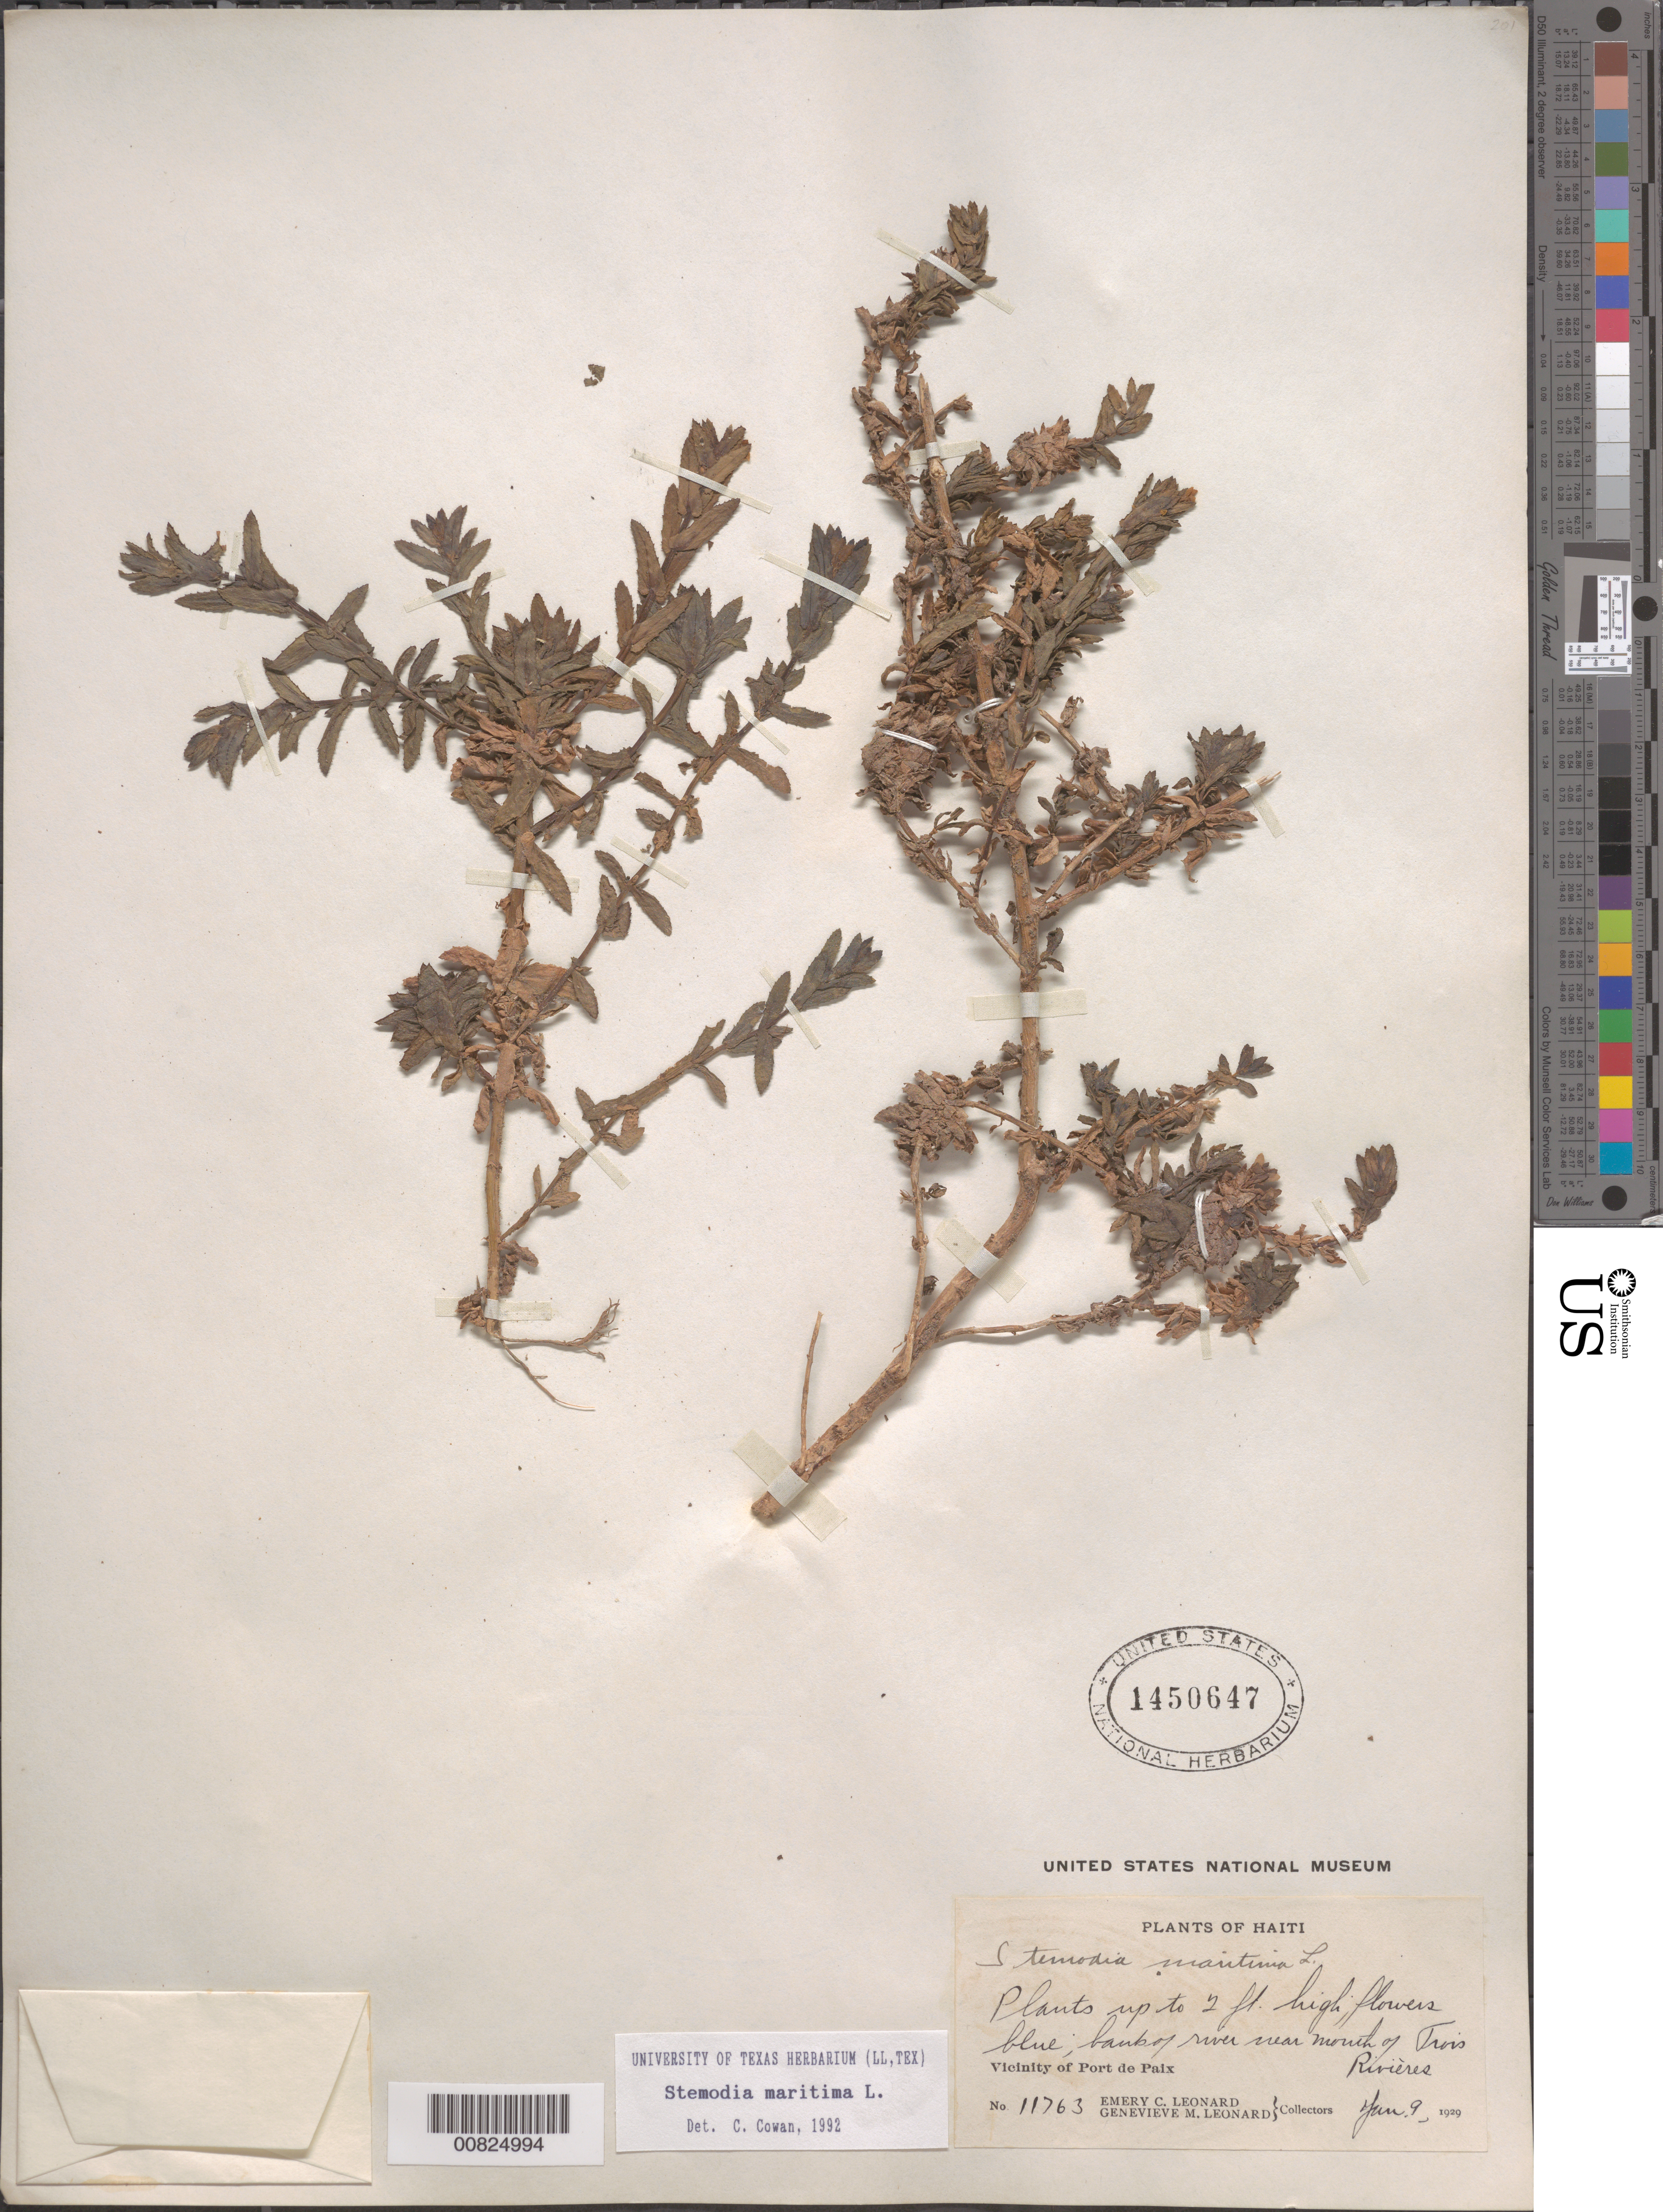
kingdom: Plantae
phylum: Tracheophyta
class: Magnoliopsida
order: Lamiales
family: Plantaginaceae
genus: Stemodia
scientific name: Stemodia maritima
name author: L.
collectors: E. C. Leonard & G. M. Leonard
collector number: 11763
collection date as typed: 09 Jan 1929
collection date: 1929-01-09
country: Haiti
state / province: Nord-Ouest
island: Hispaniola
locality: Vicinity of Port de Paix, Trois Rivières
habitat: River bank near mouth of river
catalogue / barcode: US 1450647